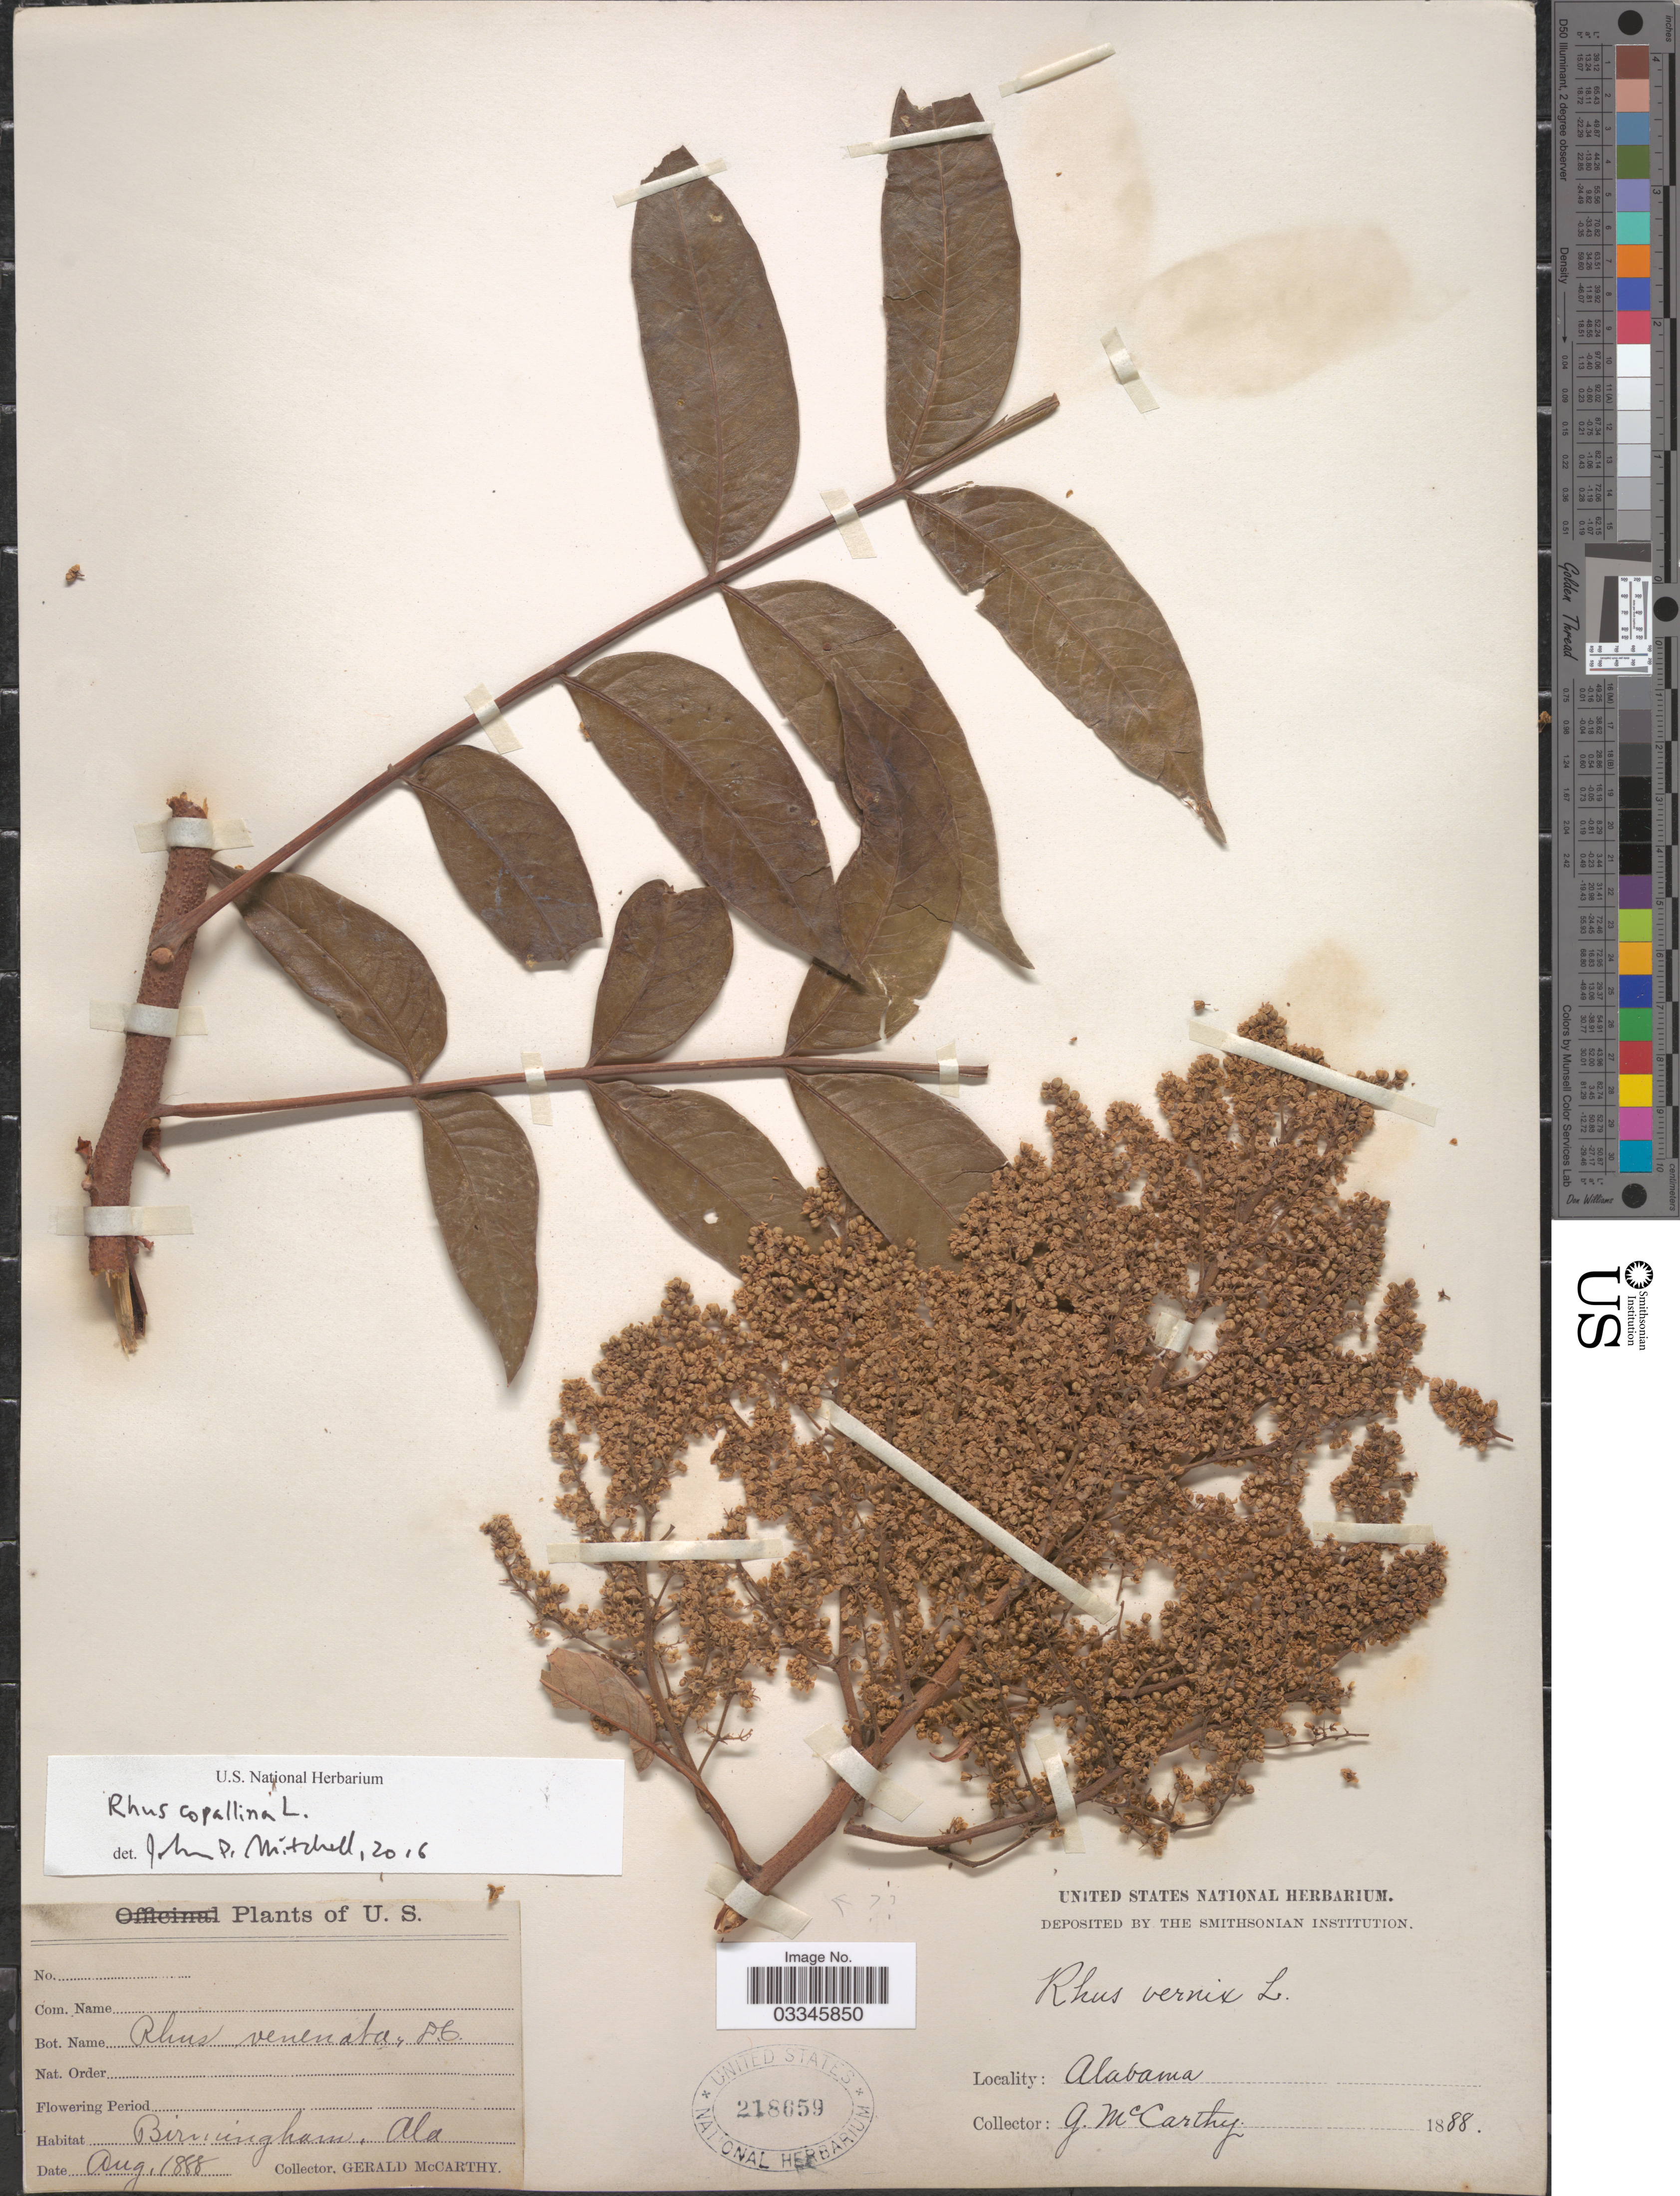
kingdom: Plantae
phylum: Tracheophyta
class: Magnoliopsida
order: Sapindales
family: Anacardiaceae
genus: Rhus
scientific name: Rhus copallinum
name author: L.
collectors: G. McCarthy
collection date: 1888-08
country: United States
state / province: Alabama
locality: Birmingham.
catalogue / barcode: US 218659